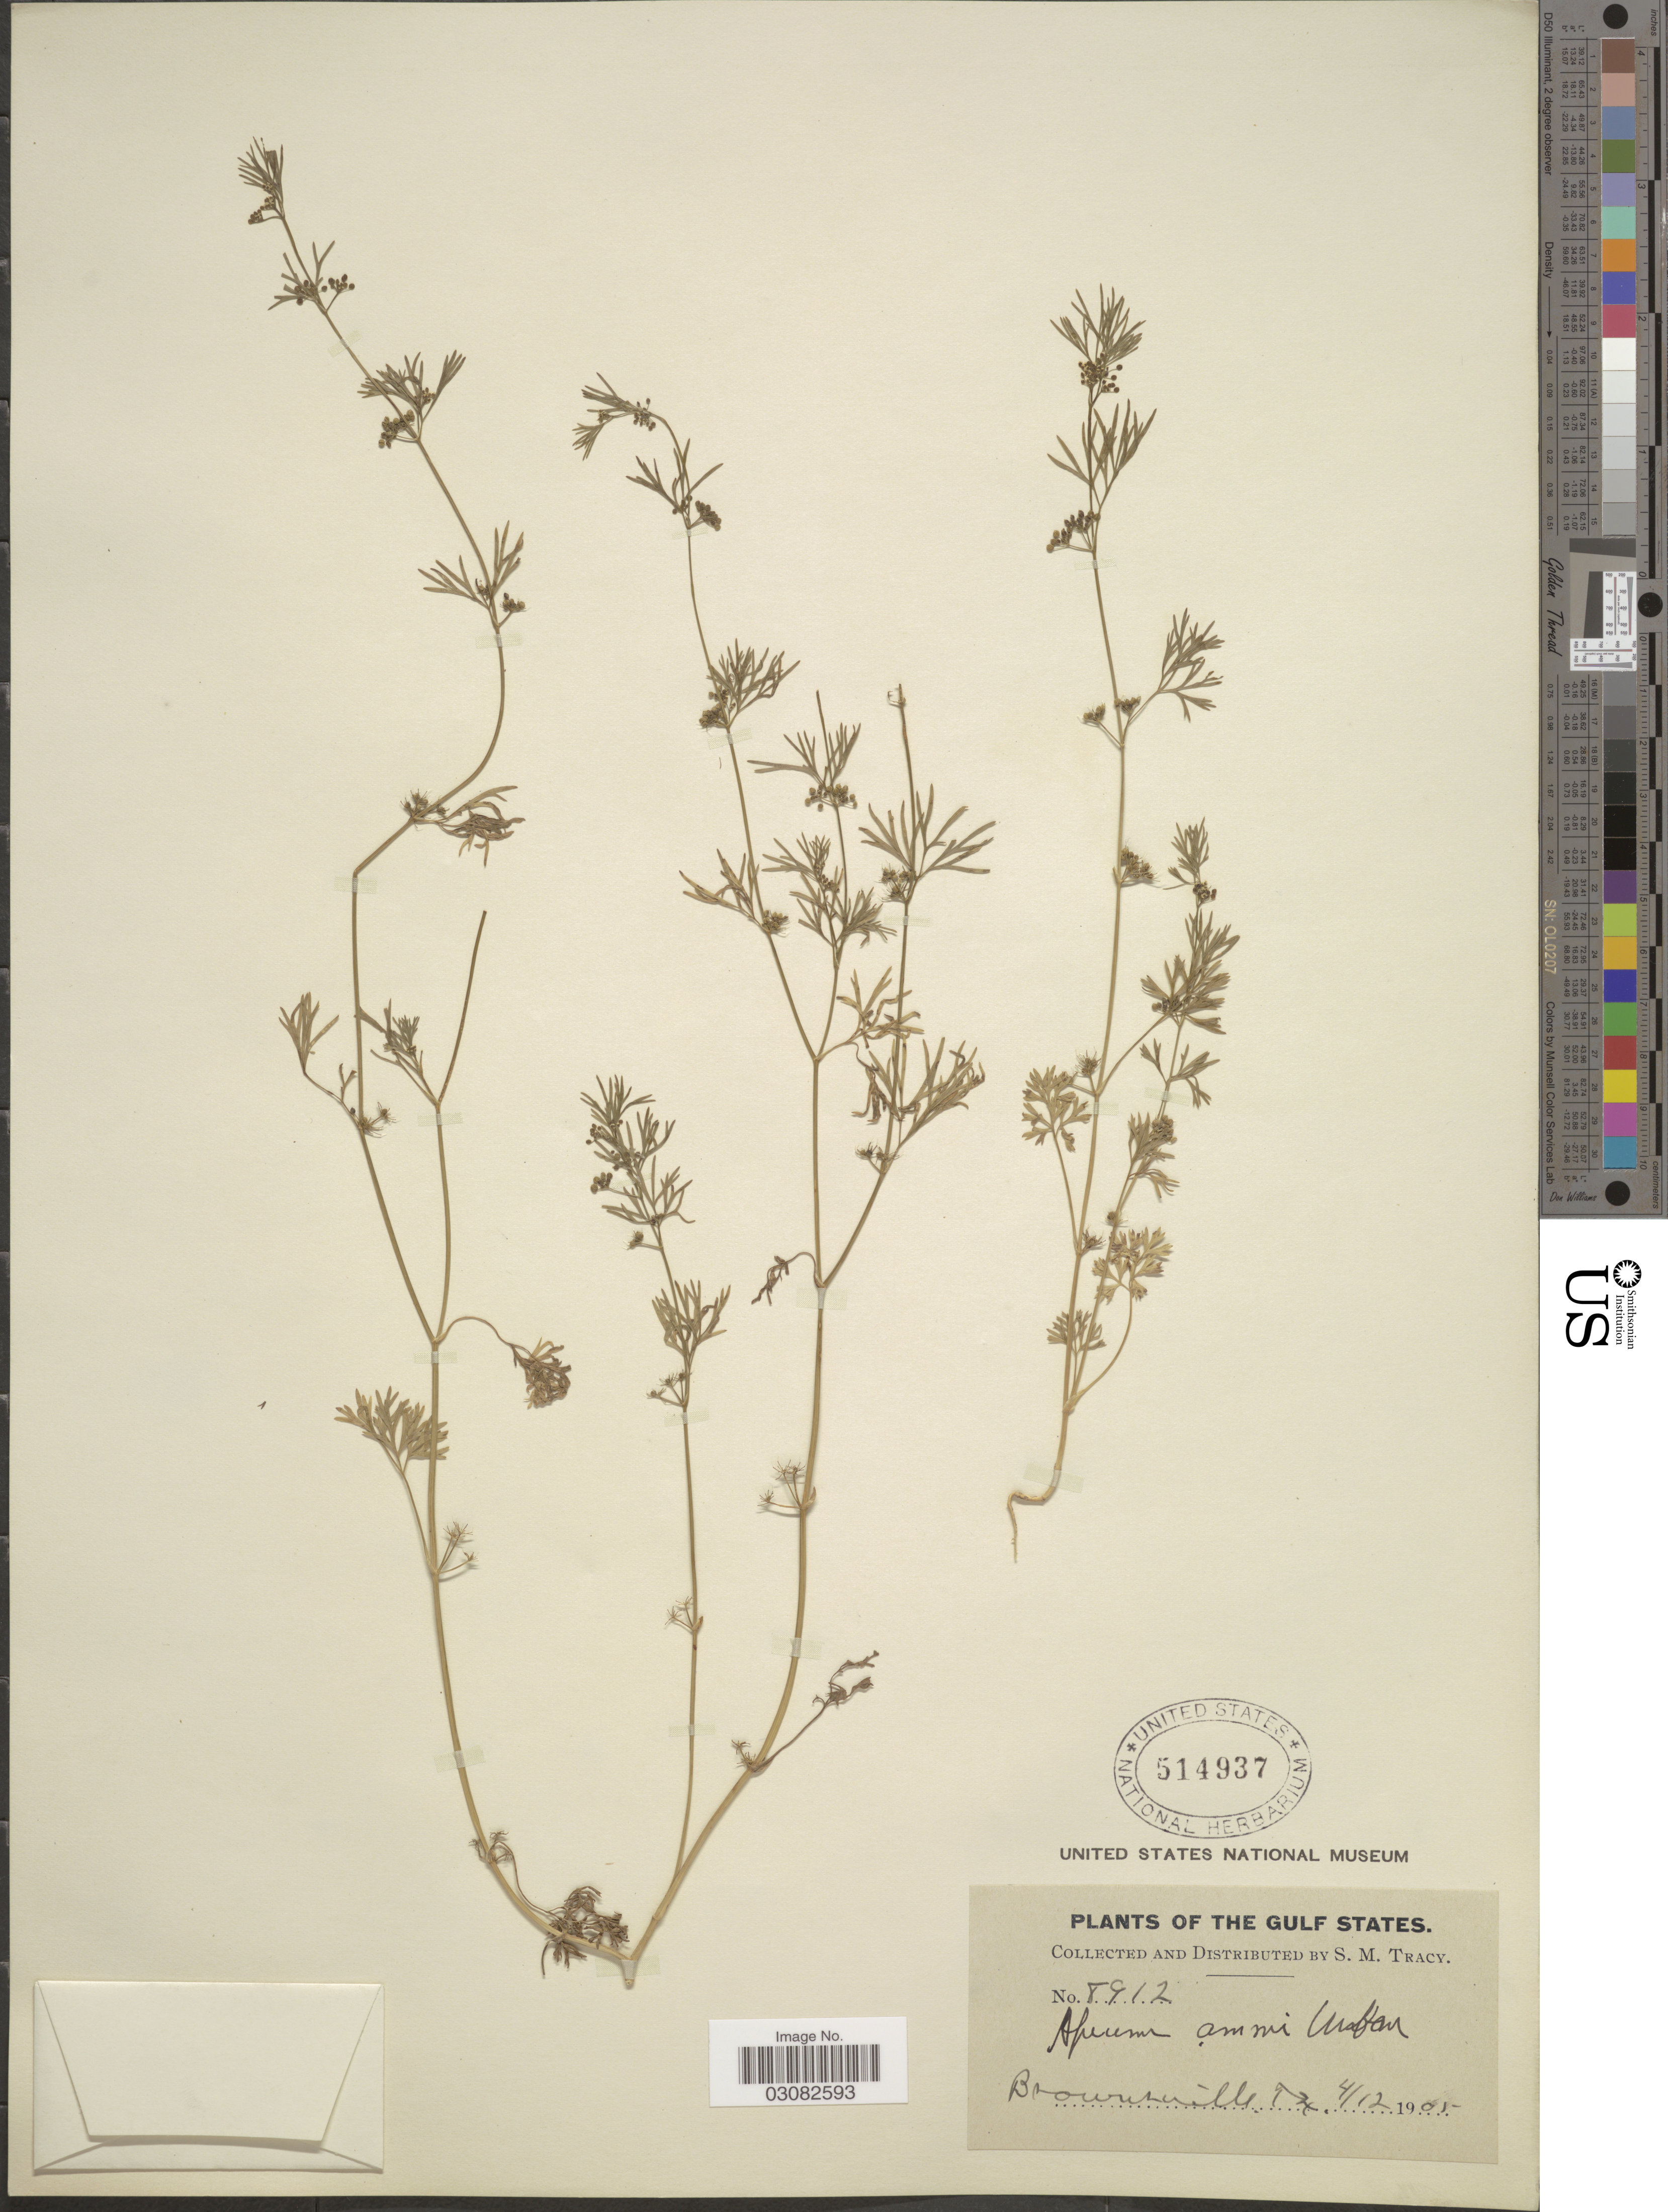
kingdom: Plantae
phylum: Tracheophyta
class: Magnoliopsida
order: Apiales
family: Apiaceae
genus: Apium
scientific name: Apium ammi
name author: (Jacq.) Urb.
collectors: S. M. Tracy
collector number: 8912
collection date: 1905-04-12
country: United States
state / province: Texas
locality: The Gulf States. Brownsville.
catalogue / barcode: US 514937